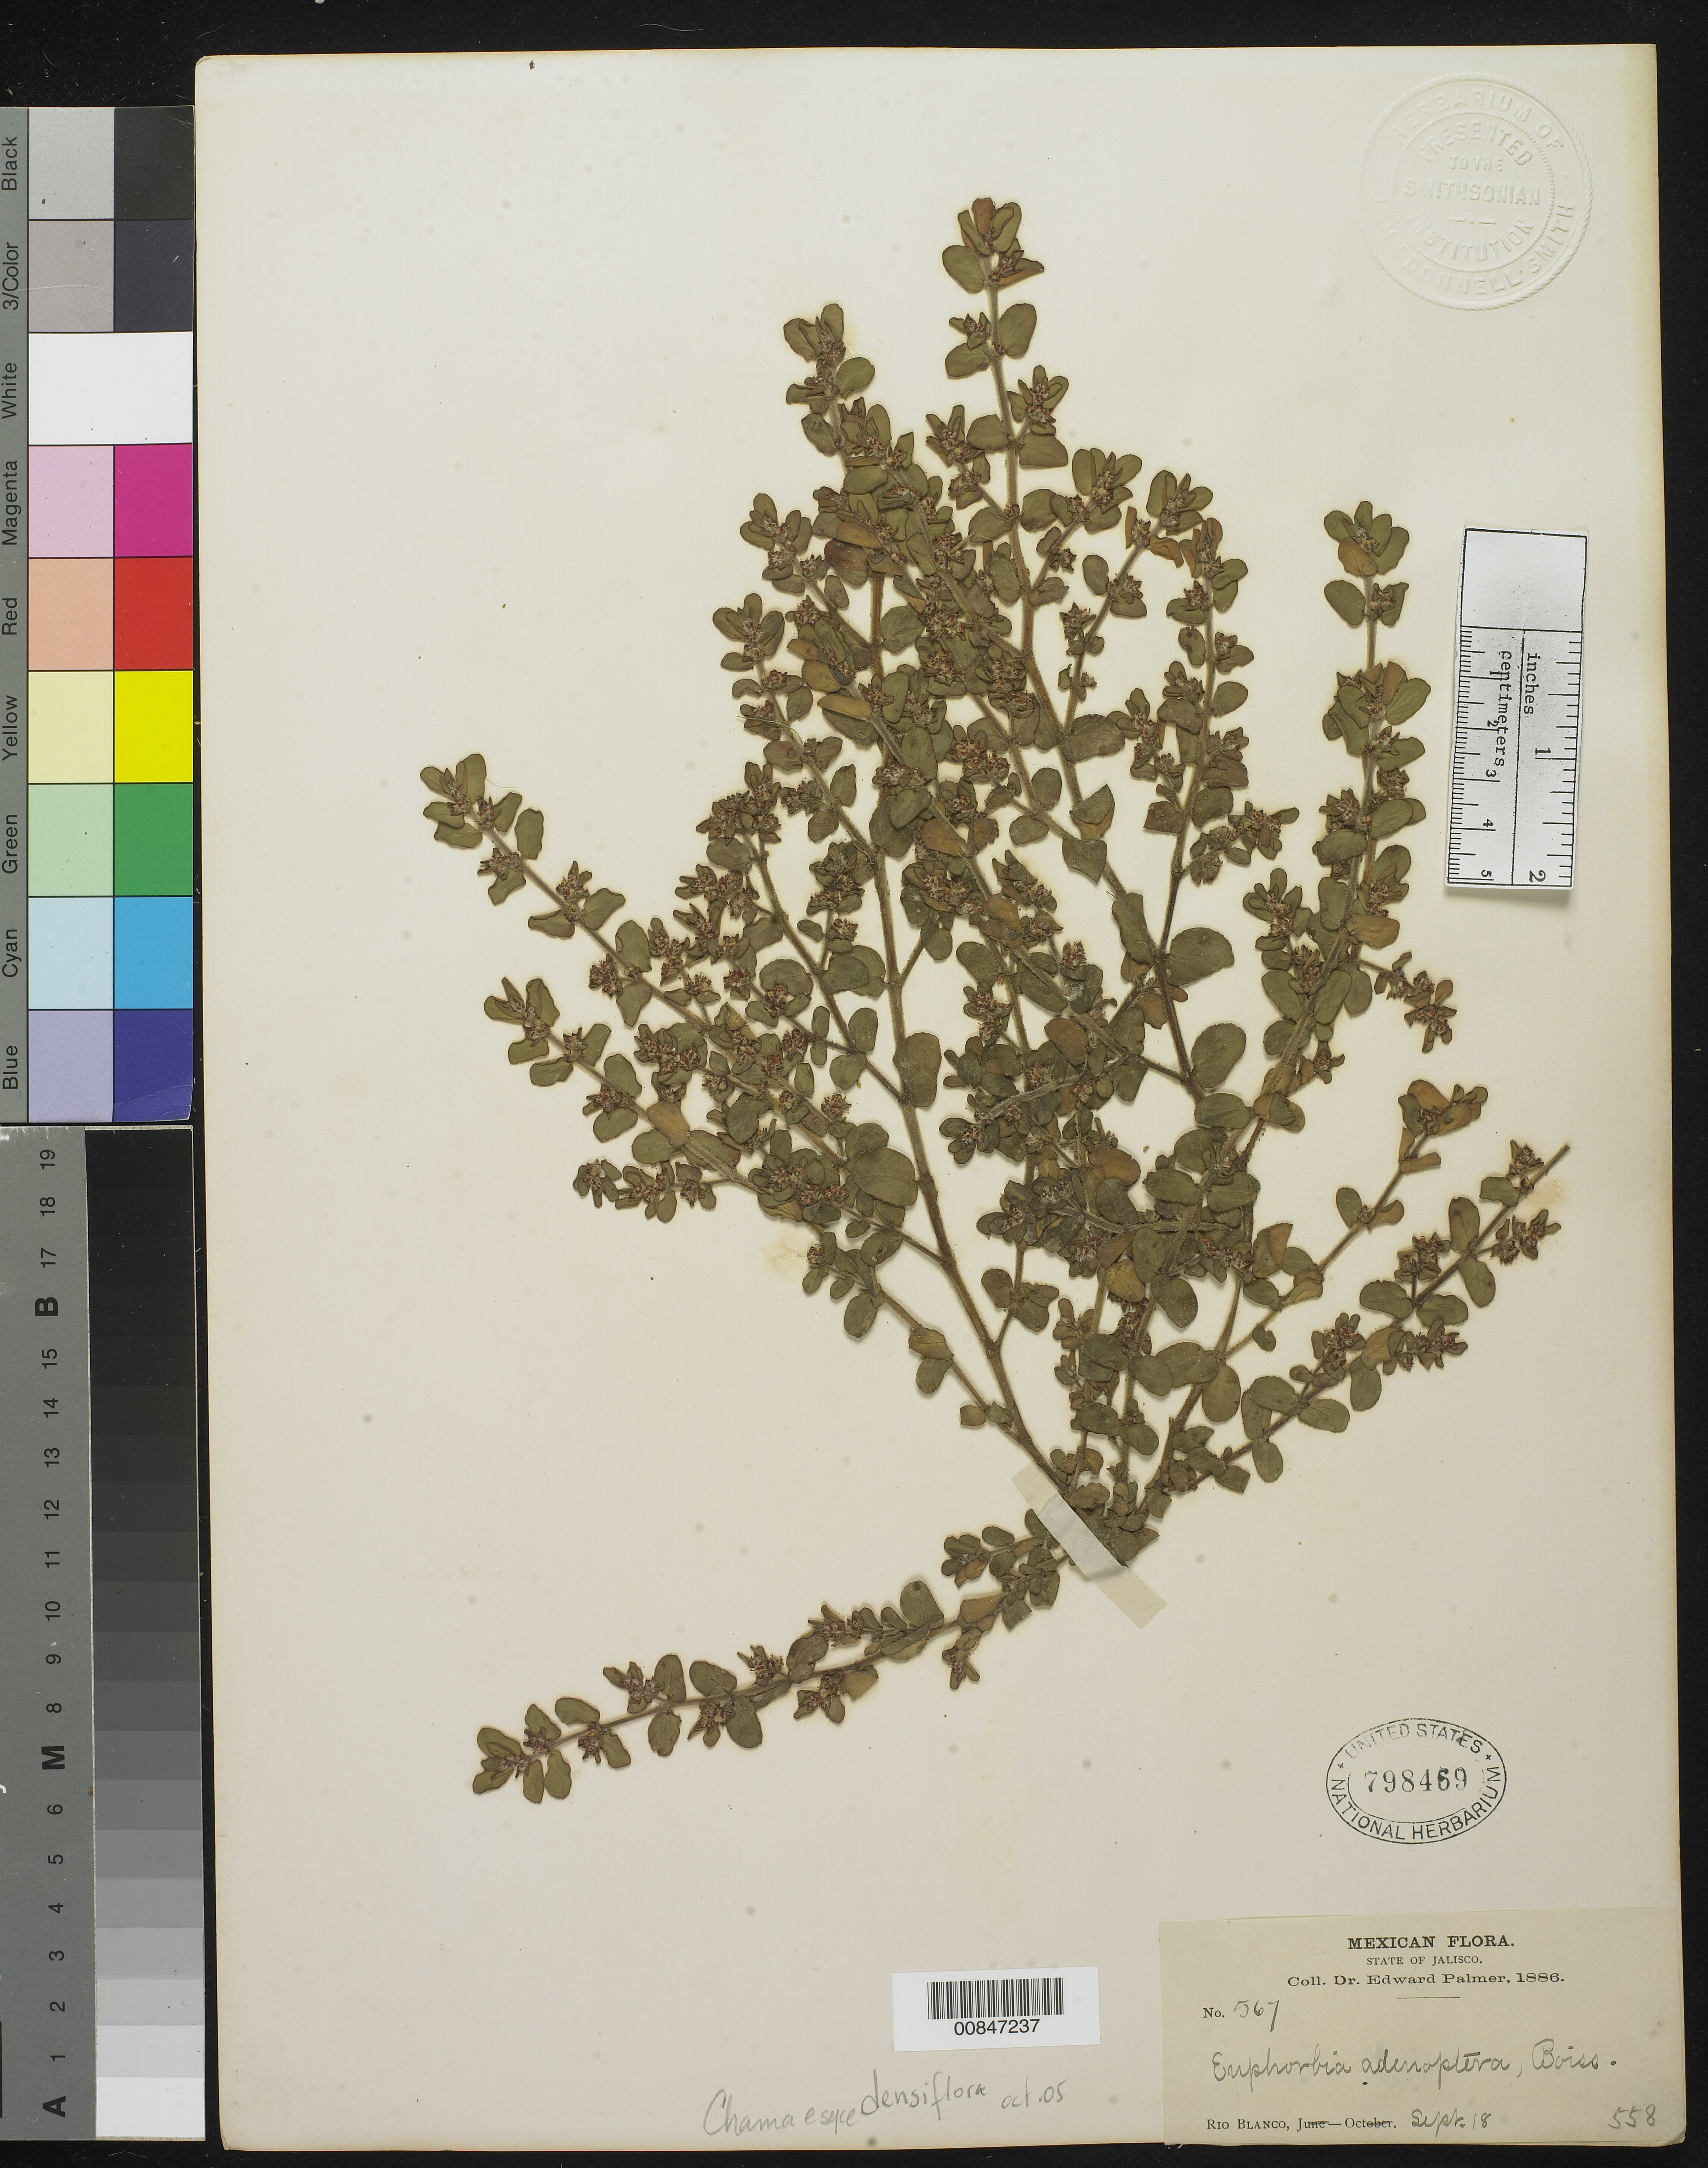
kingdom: Plantae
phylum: Tracheophyta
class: Magnoliopsida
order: Malpighiales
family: Euphorbiaceae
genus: Euphorbia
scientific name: Euphorbia densiflora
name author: (Klotzsch & Garcke) Klotzsch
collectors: E. Palmer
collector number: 567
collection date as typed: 18 Sep 1886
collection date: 1886-09-18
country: Mexico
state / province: Jalisco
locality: Río Blanco, Jalisco.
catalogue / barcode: US 798469